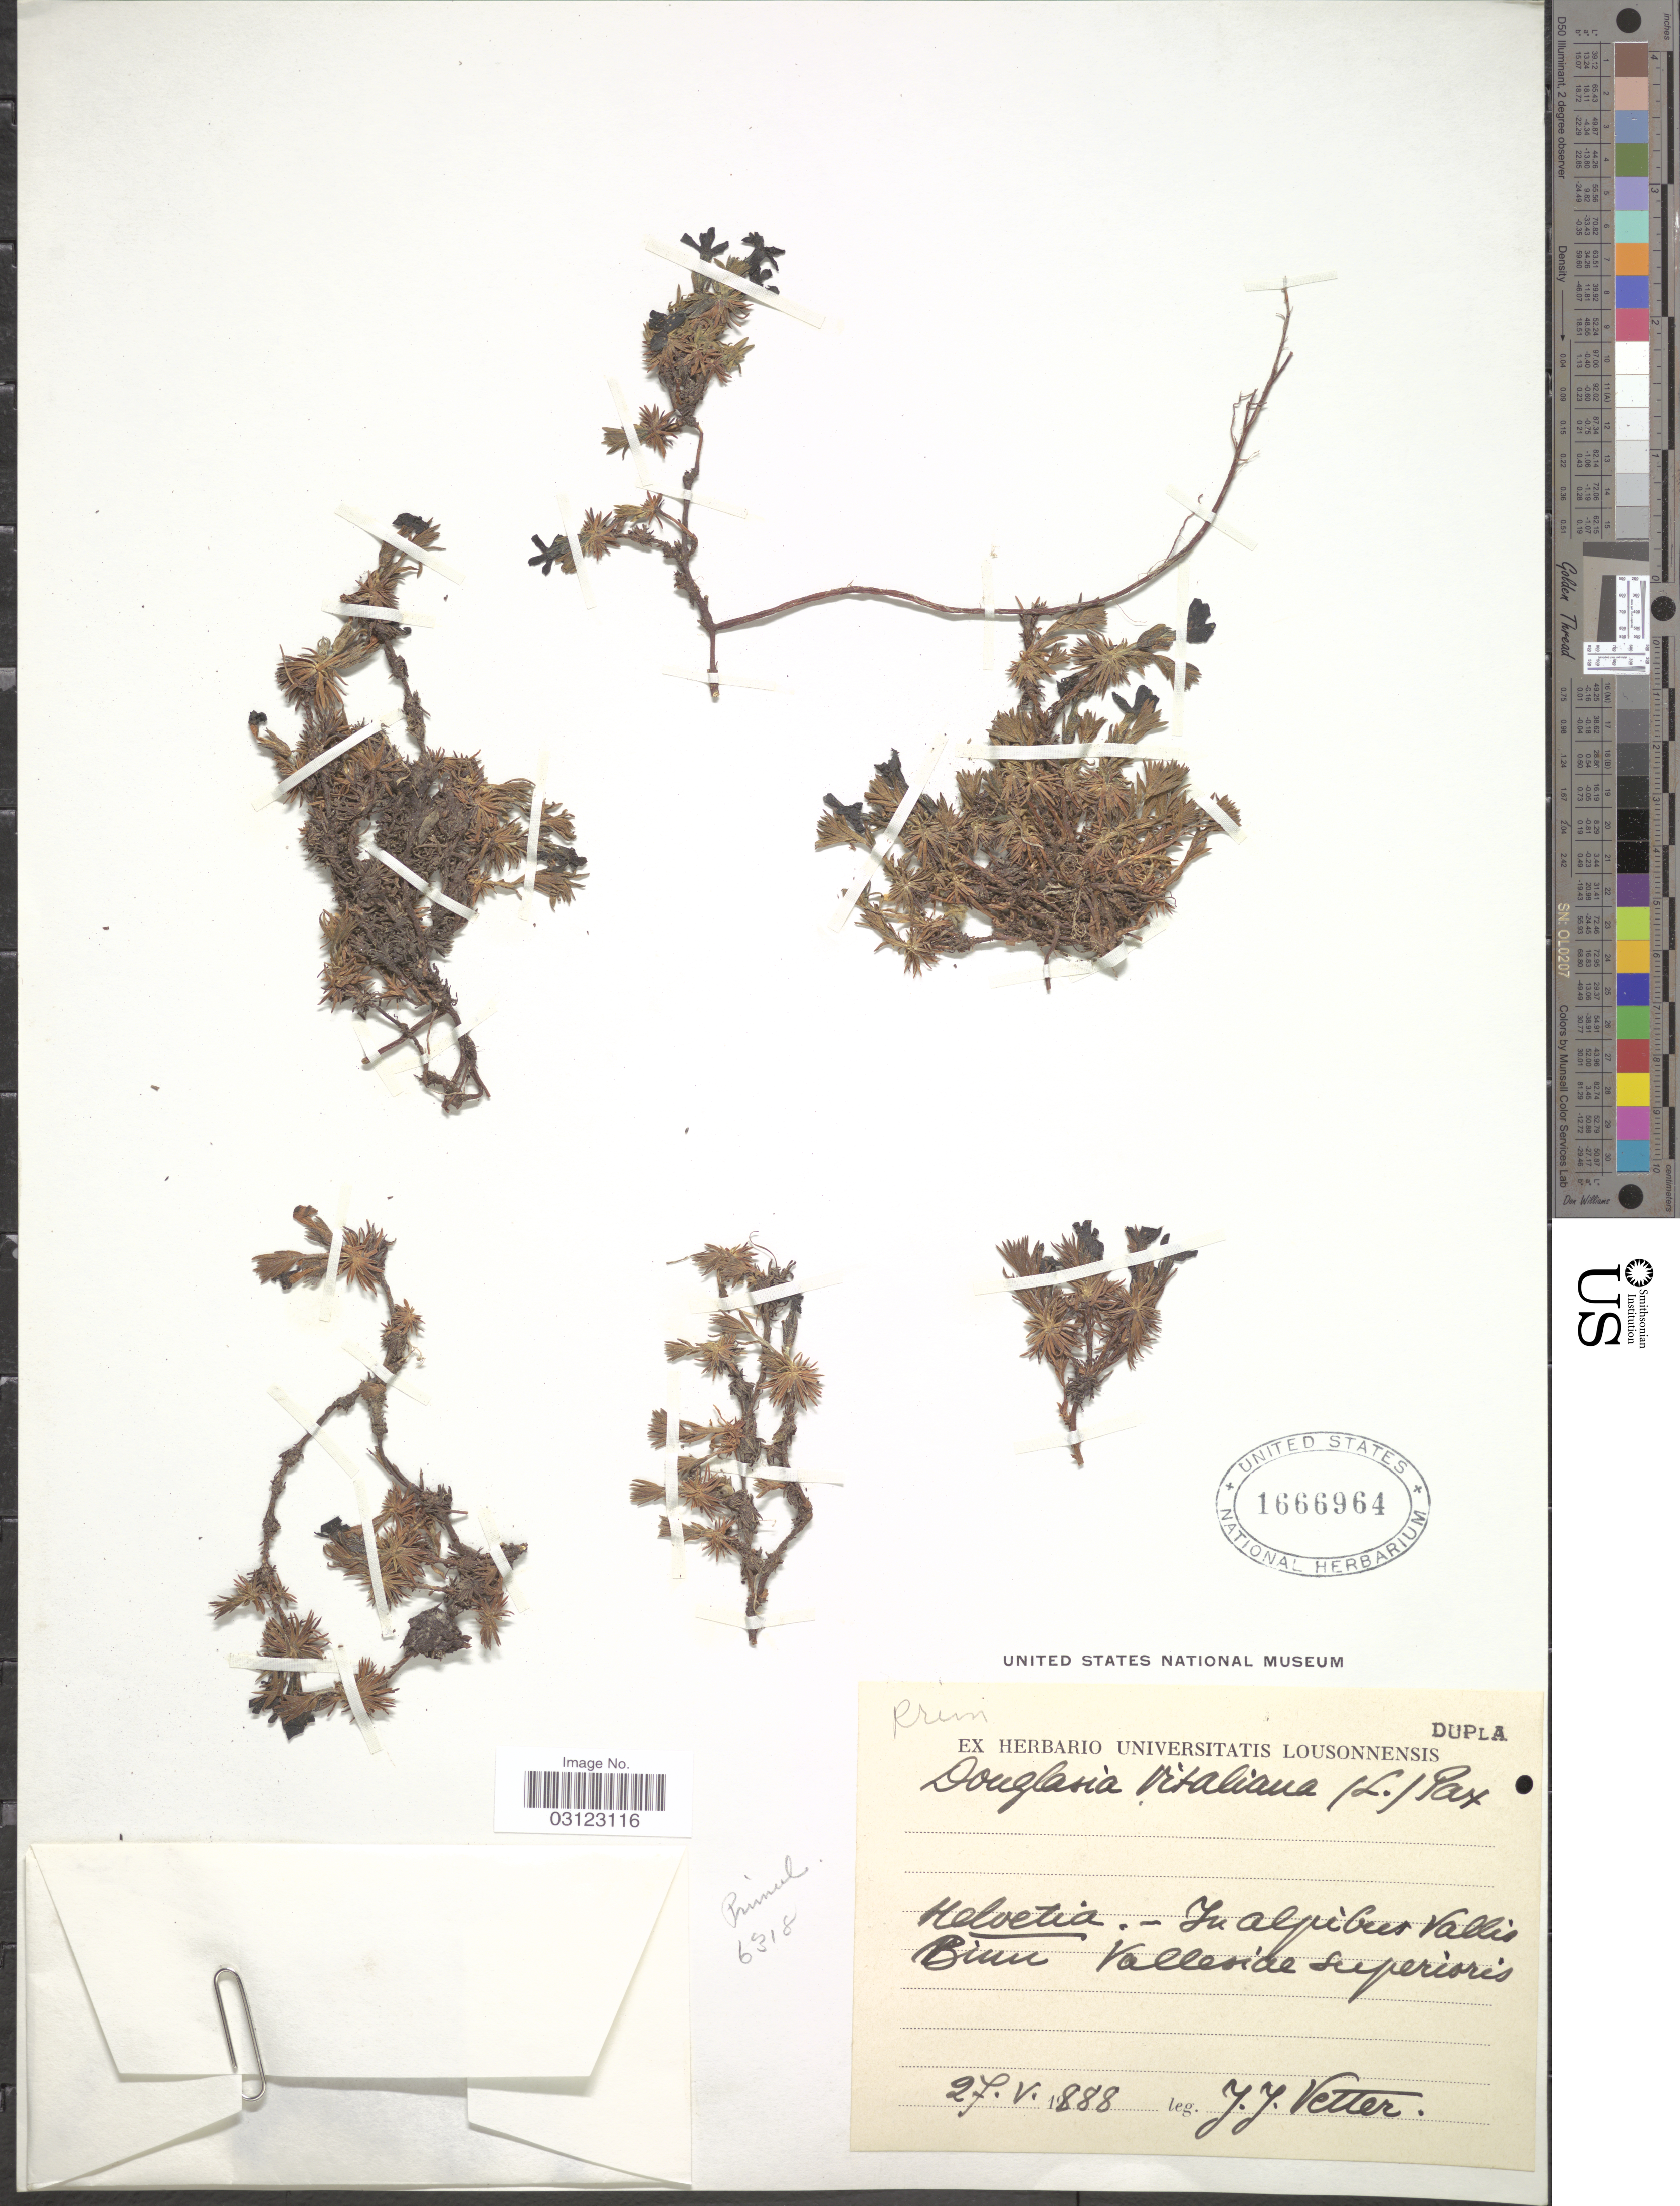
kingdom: Plantae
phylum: Tracheophyta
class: Magnoliopsida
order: Ericales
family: Primulaceae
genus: Douglasia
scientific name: Douglasia vitaliana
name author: (L.) Hook. f. ex B.D. Jacks.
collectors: J. Vetter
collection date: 1888-05-27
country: Switzerland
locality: Helvetia.-In alpibus Vallis Binn. Valle side Superioris.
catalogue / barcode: US 1666964